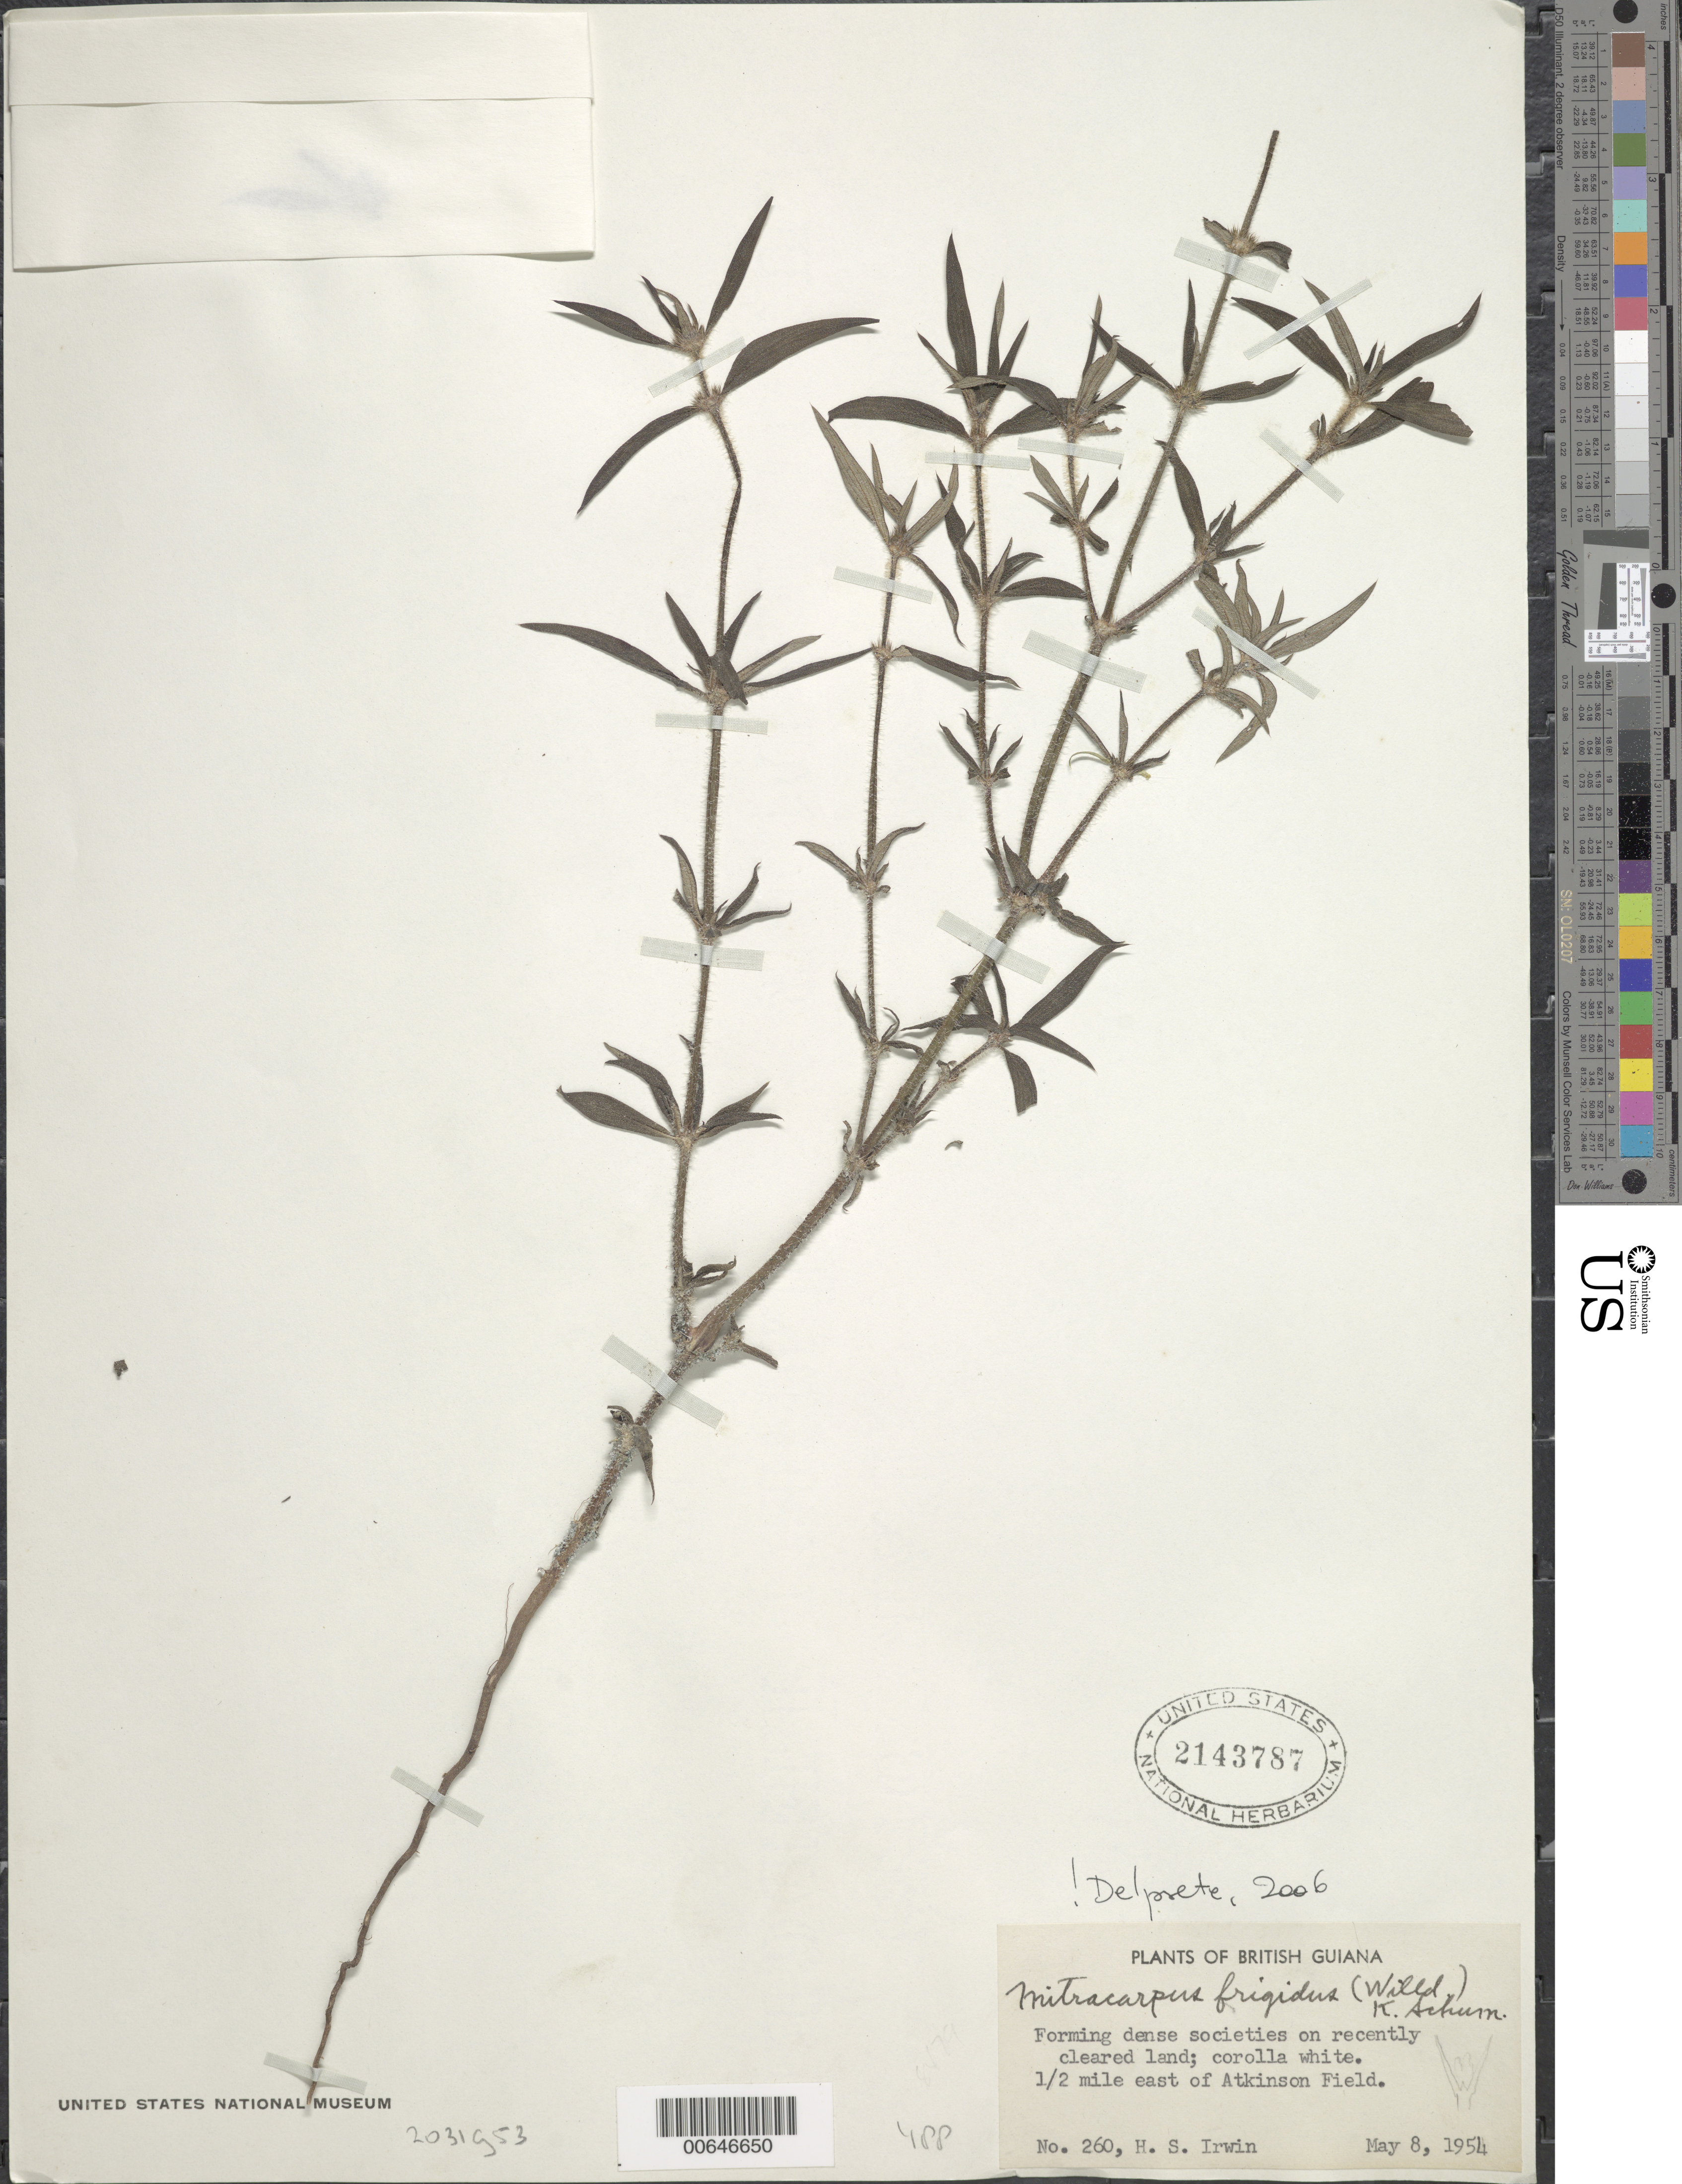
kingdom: Plantae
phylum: Tracheophyta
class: Magnoliopsida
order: Gentianales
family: Rubiaceae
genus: Mitracarpus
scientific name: Mitracarpus frigidus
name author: (Willd. ex Roem. & Schult.) K. Schum.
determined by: Delprete, P. G., Herb. de Guyane Cay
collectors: H. Irwin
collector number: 260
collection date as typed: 8-May-54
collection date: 1954-05-08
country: Guyana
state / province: Demerara-Mahaica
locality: Atkinson Field, 0.5 mi. E of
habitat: Recently cleared land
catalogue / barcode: US 2143787